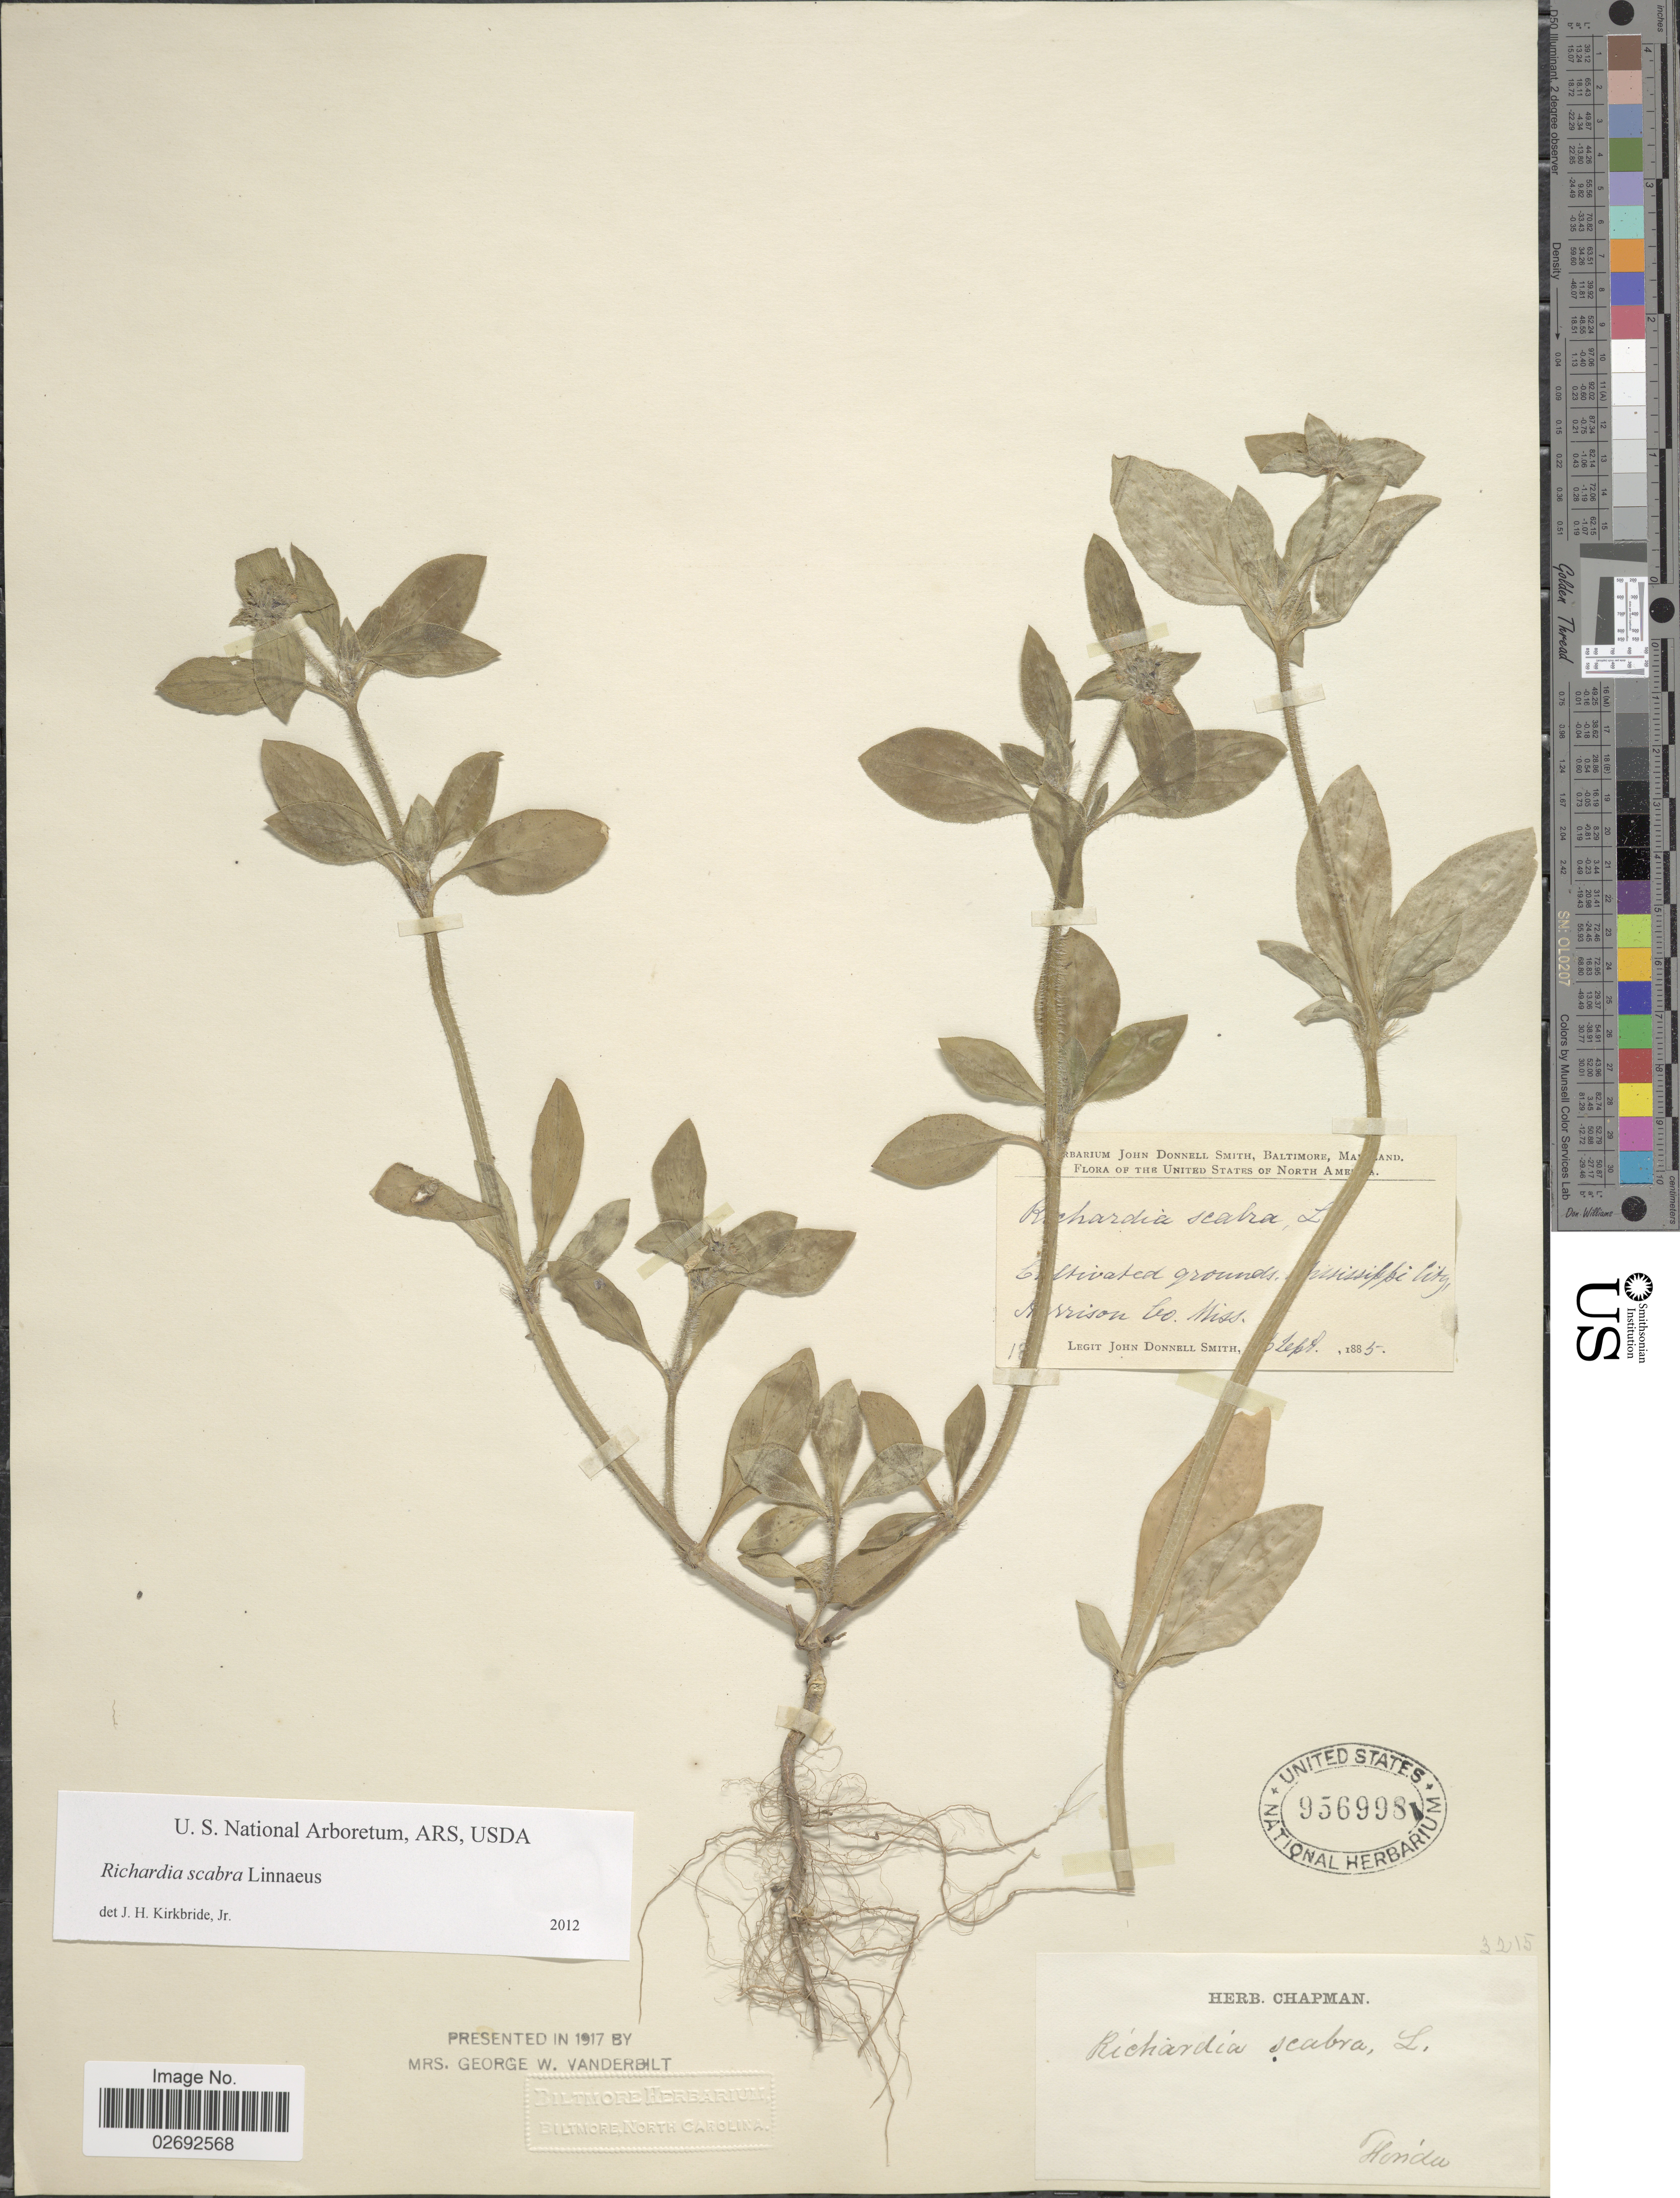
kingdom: Plantae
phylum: Tracheophyta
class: Magnoliopsida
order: Gentianales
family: Rubiaceae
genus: Richardia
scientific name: Richardia scabra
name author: L.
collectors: J. Donnell Smith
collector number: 18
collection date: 1885-09-06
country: United States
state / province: Mississippi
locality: Mississippi City, Harrison Co.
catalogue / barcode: US 956998-2